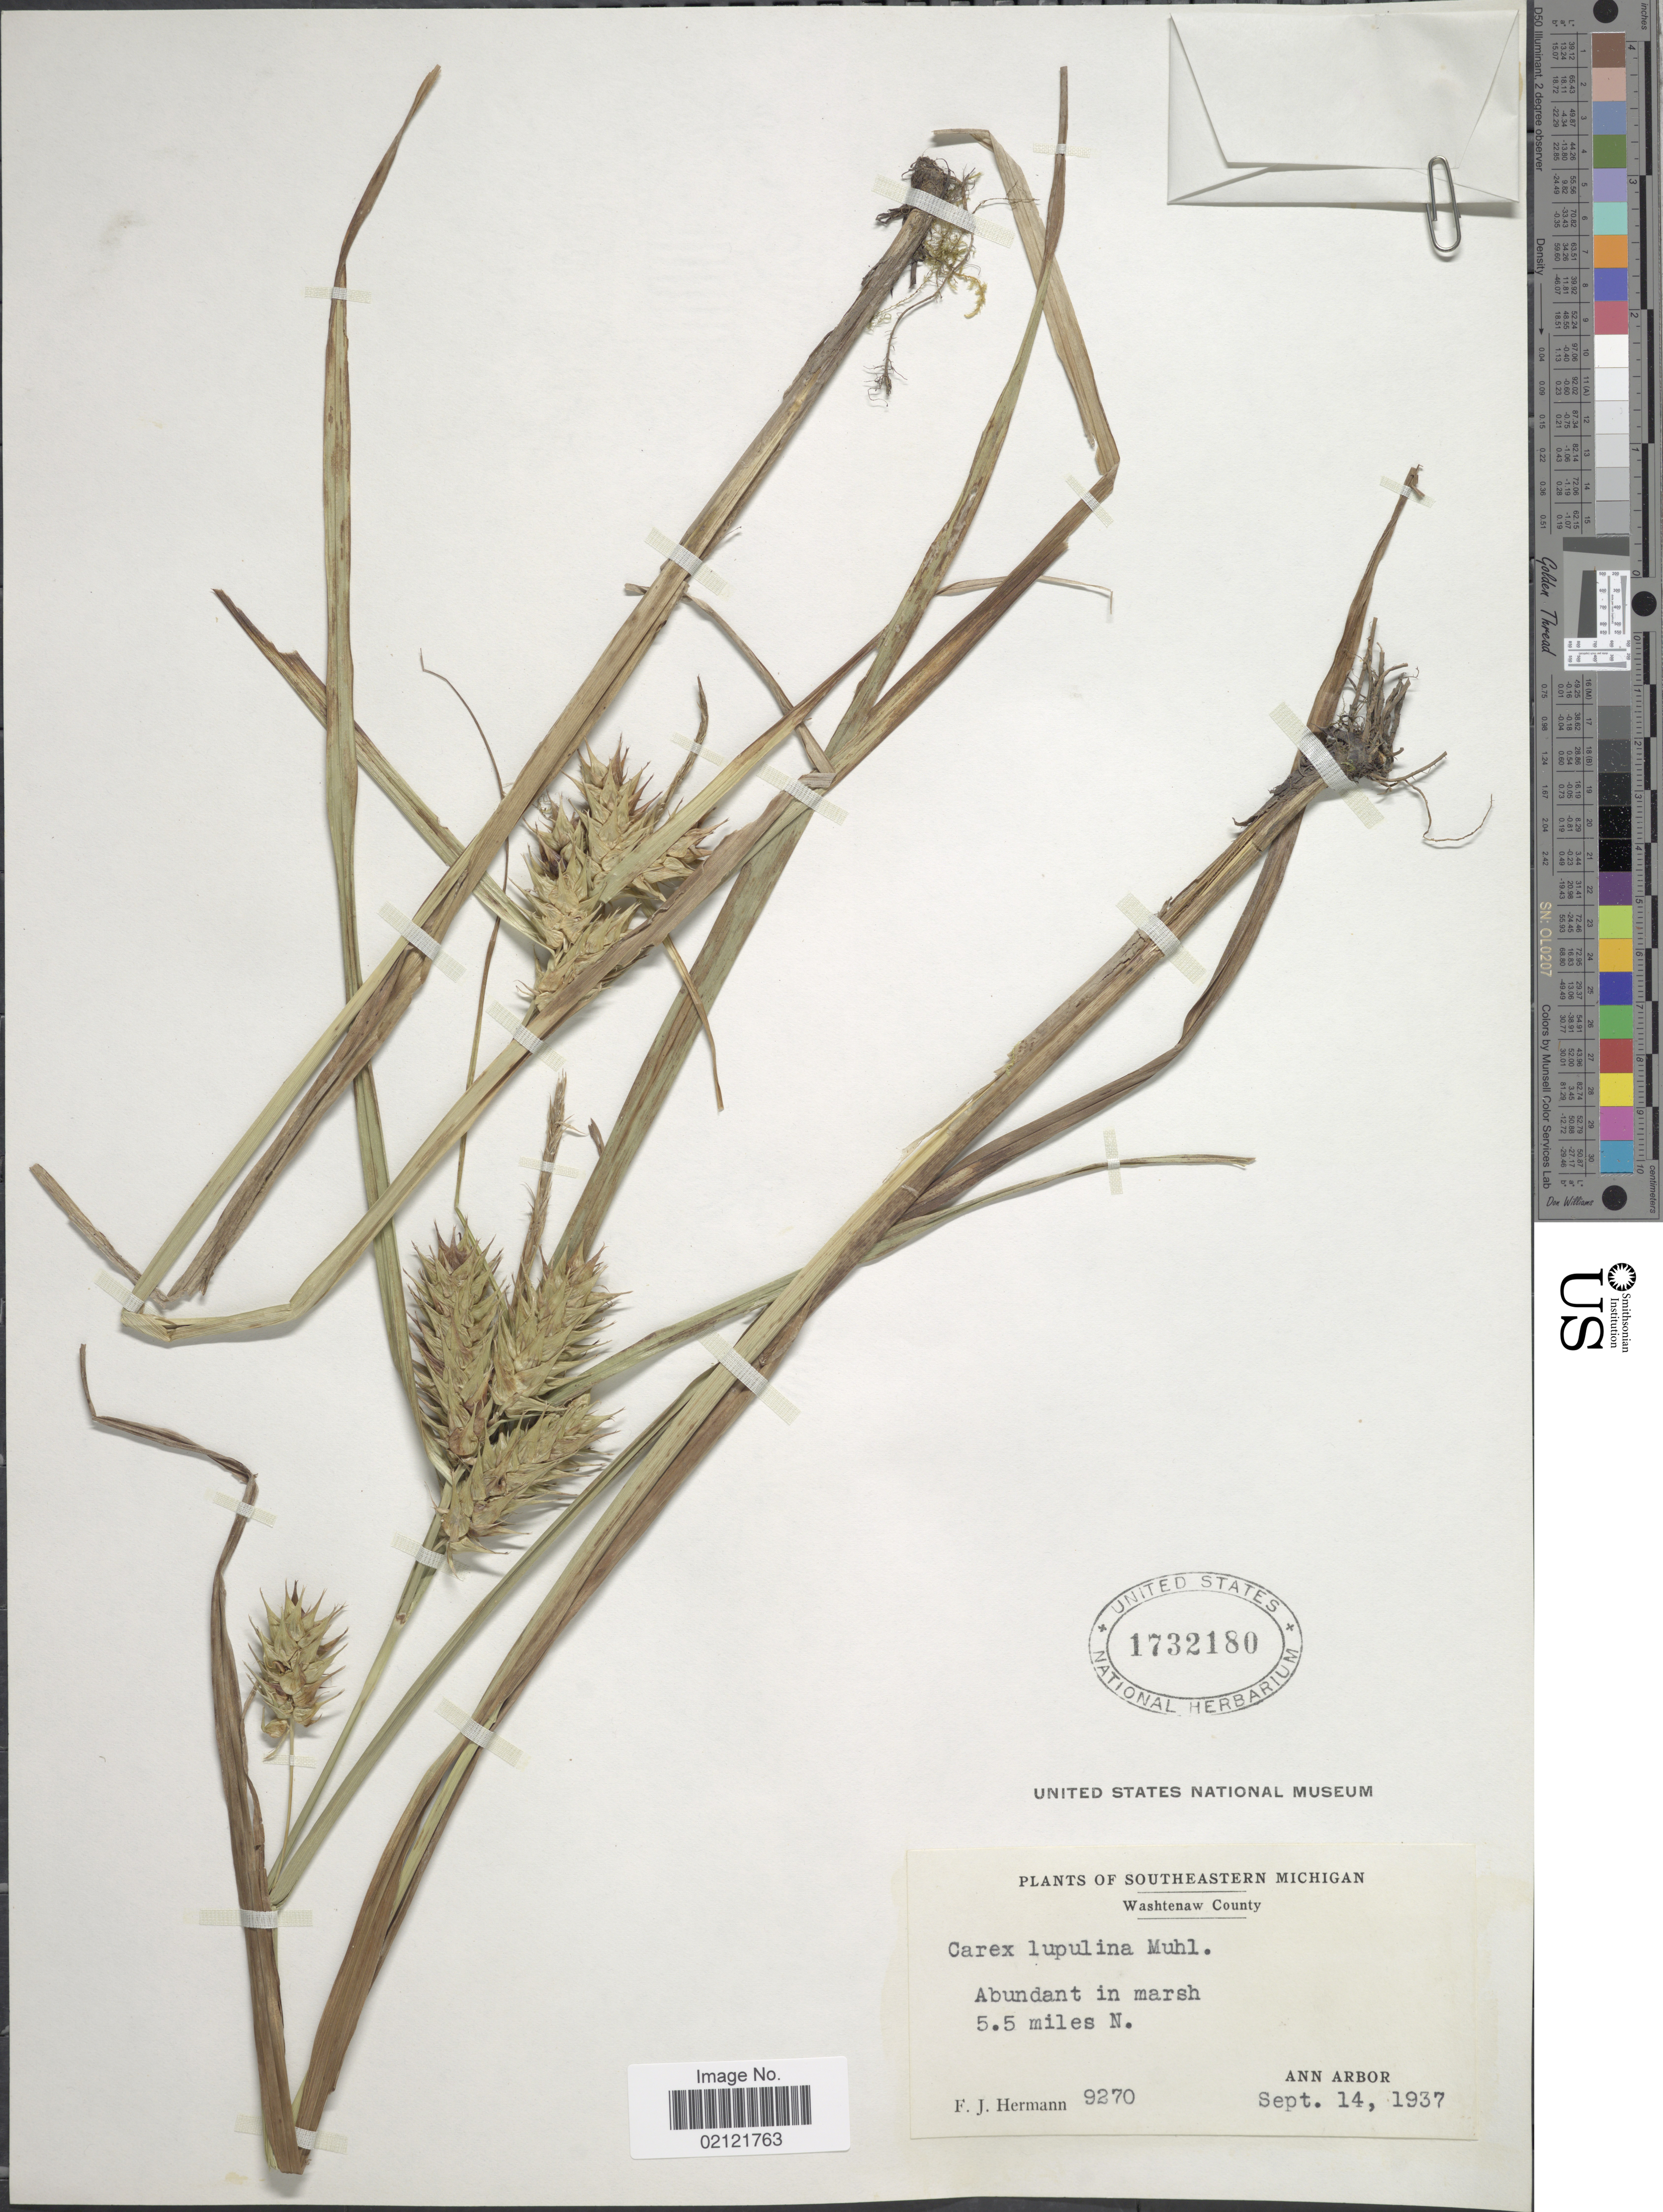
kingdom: Plantae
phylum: Tracheophyta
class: Liliopsida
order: Poales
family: Cyperaceae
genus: Carex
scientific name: Carex lupulina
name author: Muhl. ex Willd.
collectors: F. J. Hermann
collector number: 9270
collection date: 1937-09-14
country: United States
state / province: Michigan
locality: Southeastern Michigan, Washtenaw County, Abundant in marsh, 5.5. miles N. Ann Arbor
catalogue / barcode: US 1732180